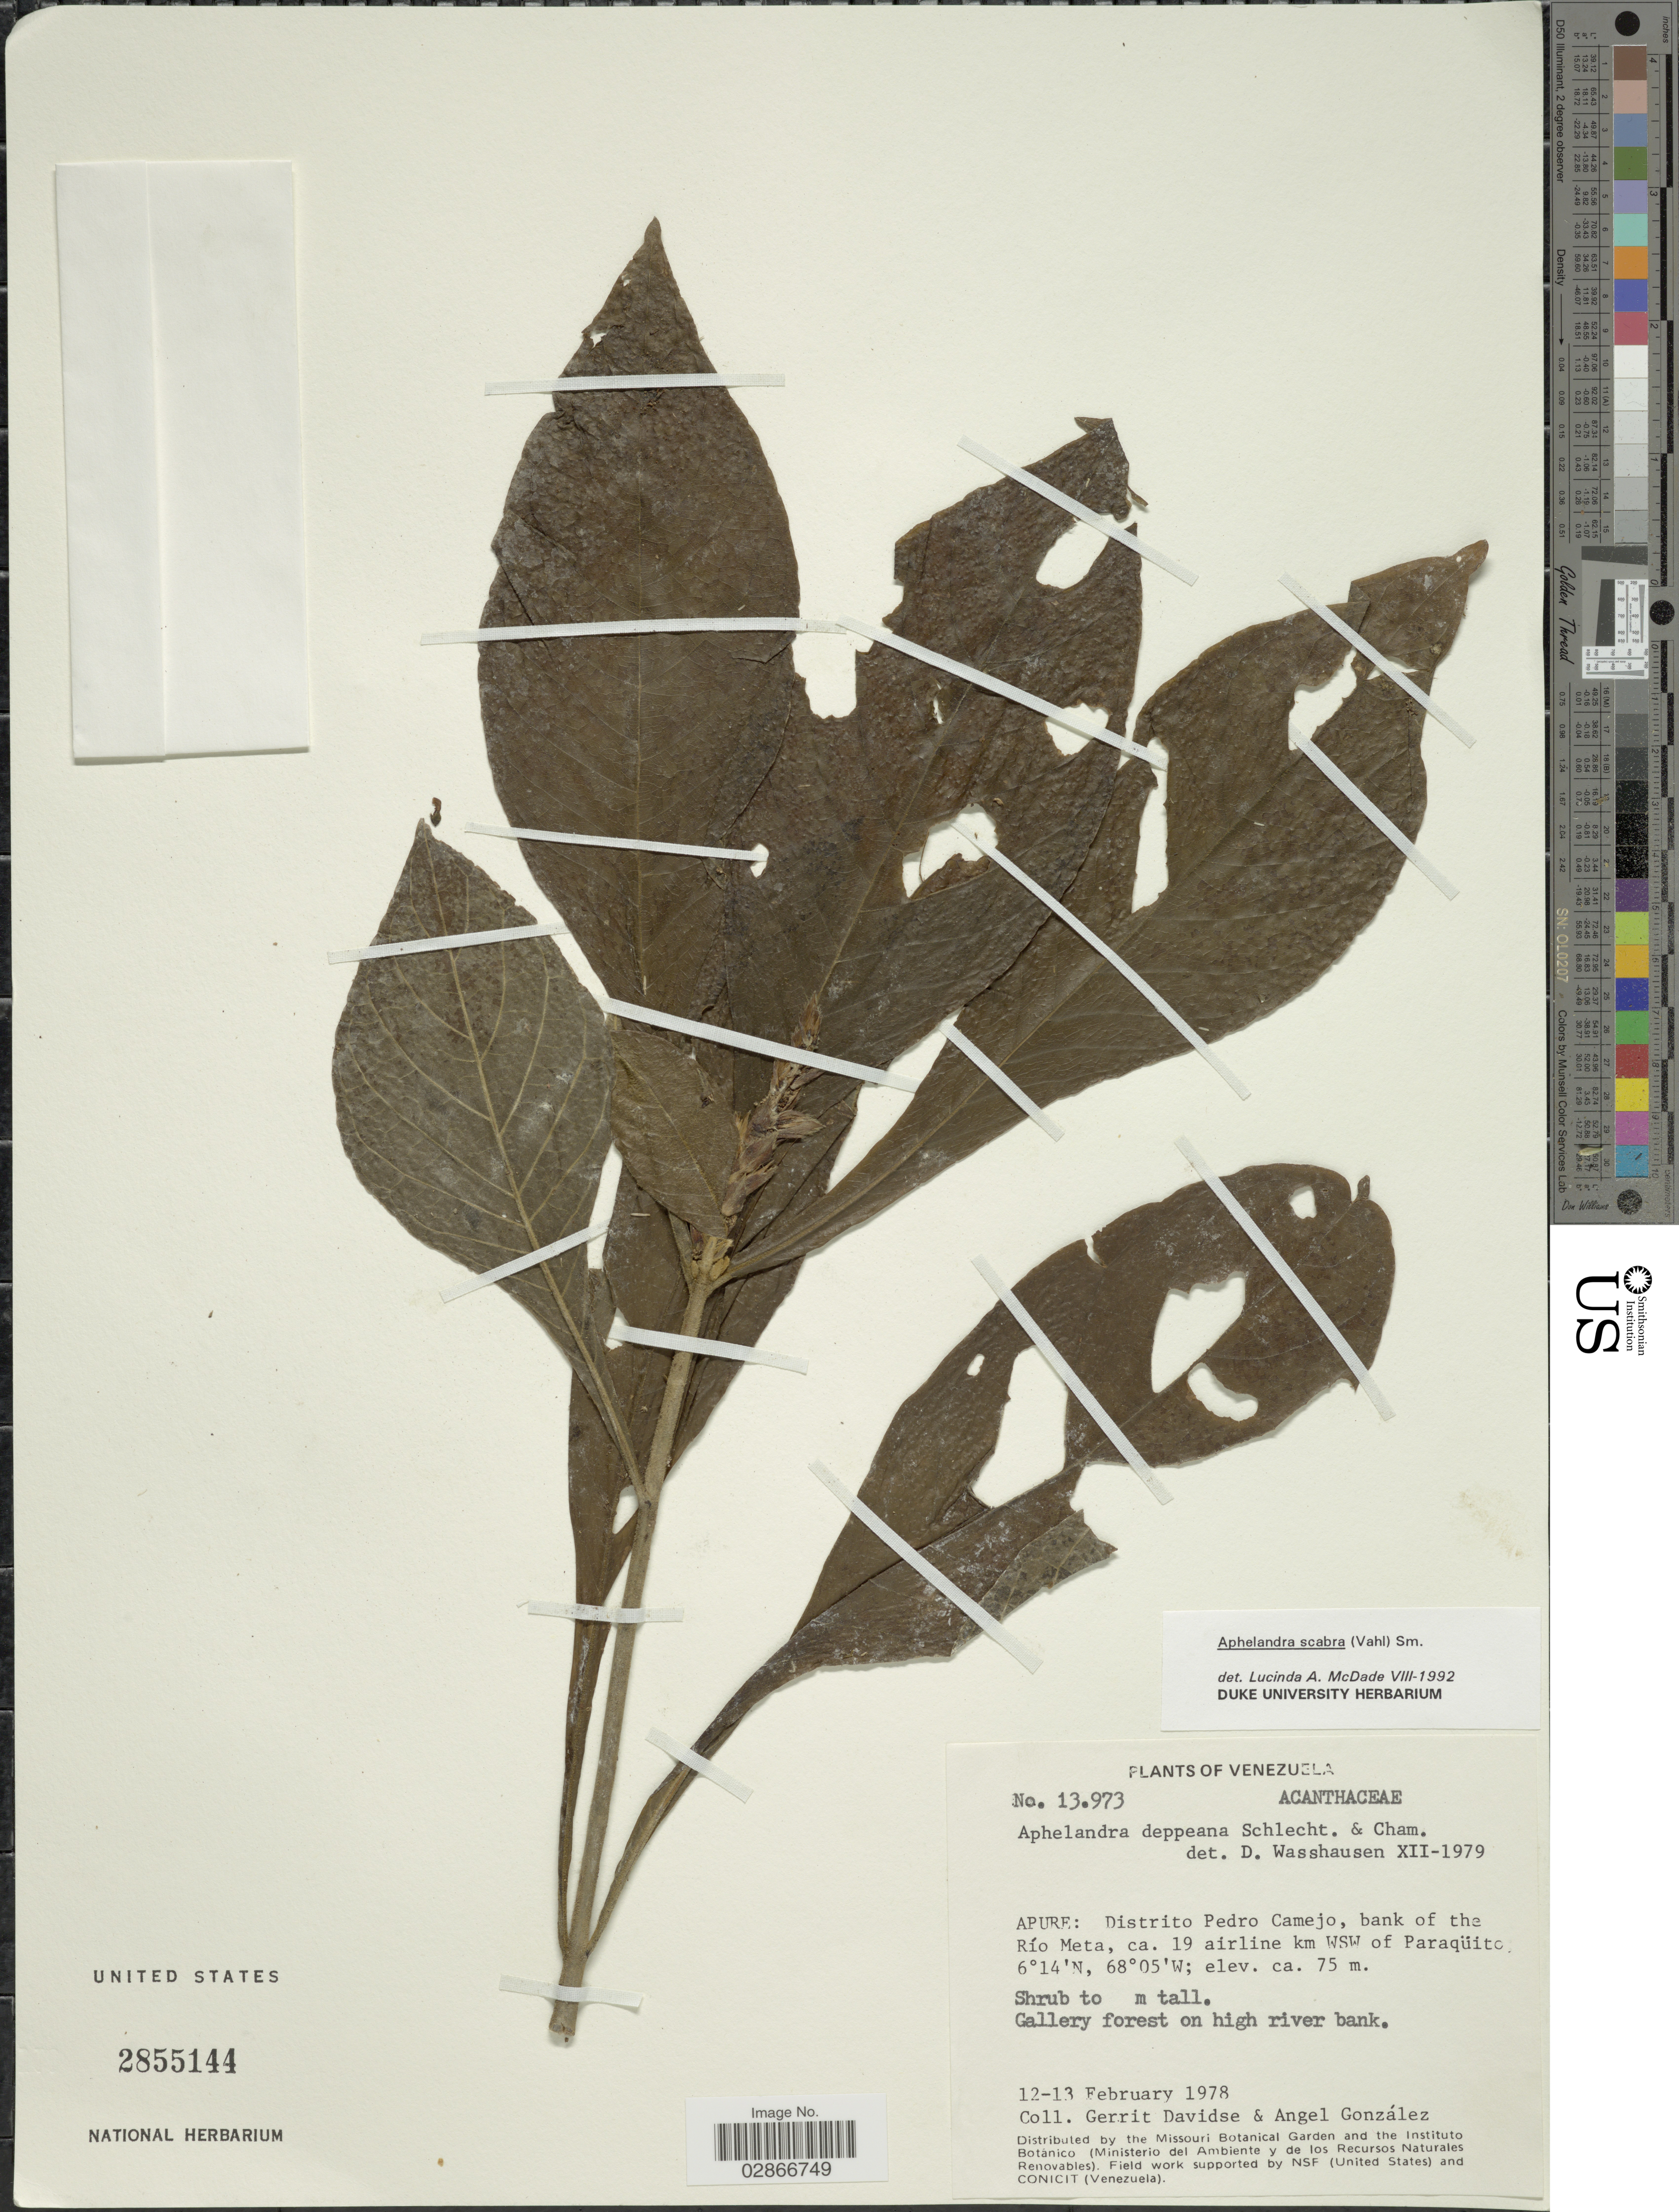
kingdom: Plantae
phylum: Tracheophyta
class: Magnoliopsida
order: Lamiales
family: Acanthaceae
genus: Aphelandra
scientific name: Aphelandra deppeana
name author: Schltdl. & Cham.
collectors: G. Davidse & A. C. González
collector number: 13973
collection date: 1978-02-12/1978-02-13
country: Venezuela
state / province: Apure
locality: Distrito Pedro Camejo, bank of the Río Meta, ca. 19 airline km WSW of Paraqüito.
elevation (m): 75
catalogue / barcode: US 2855144